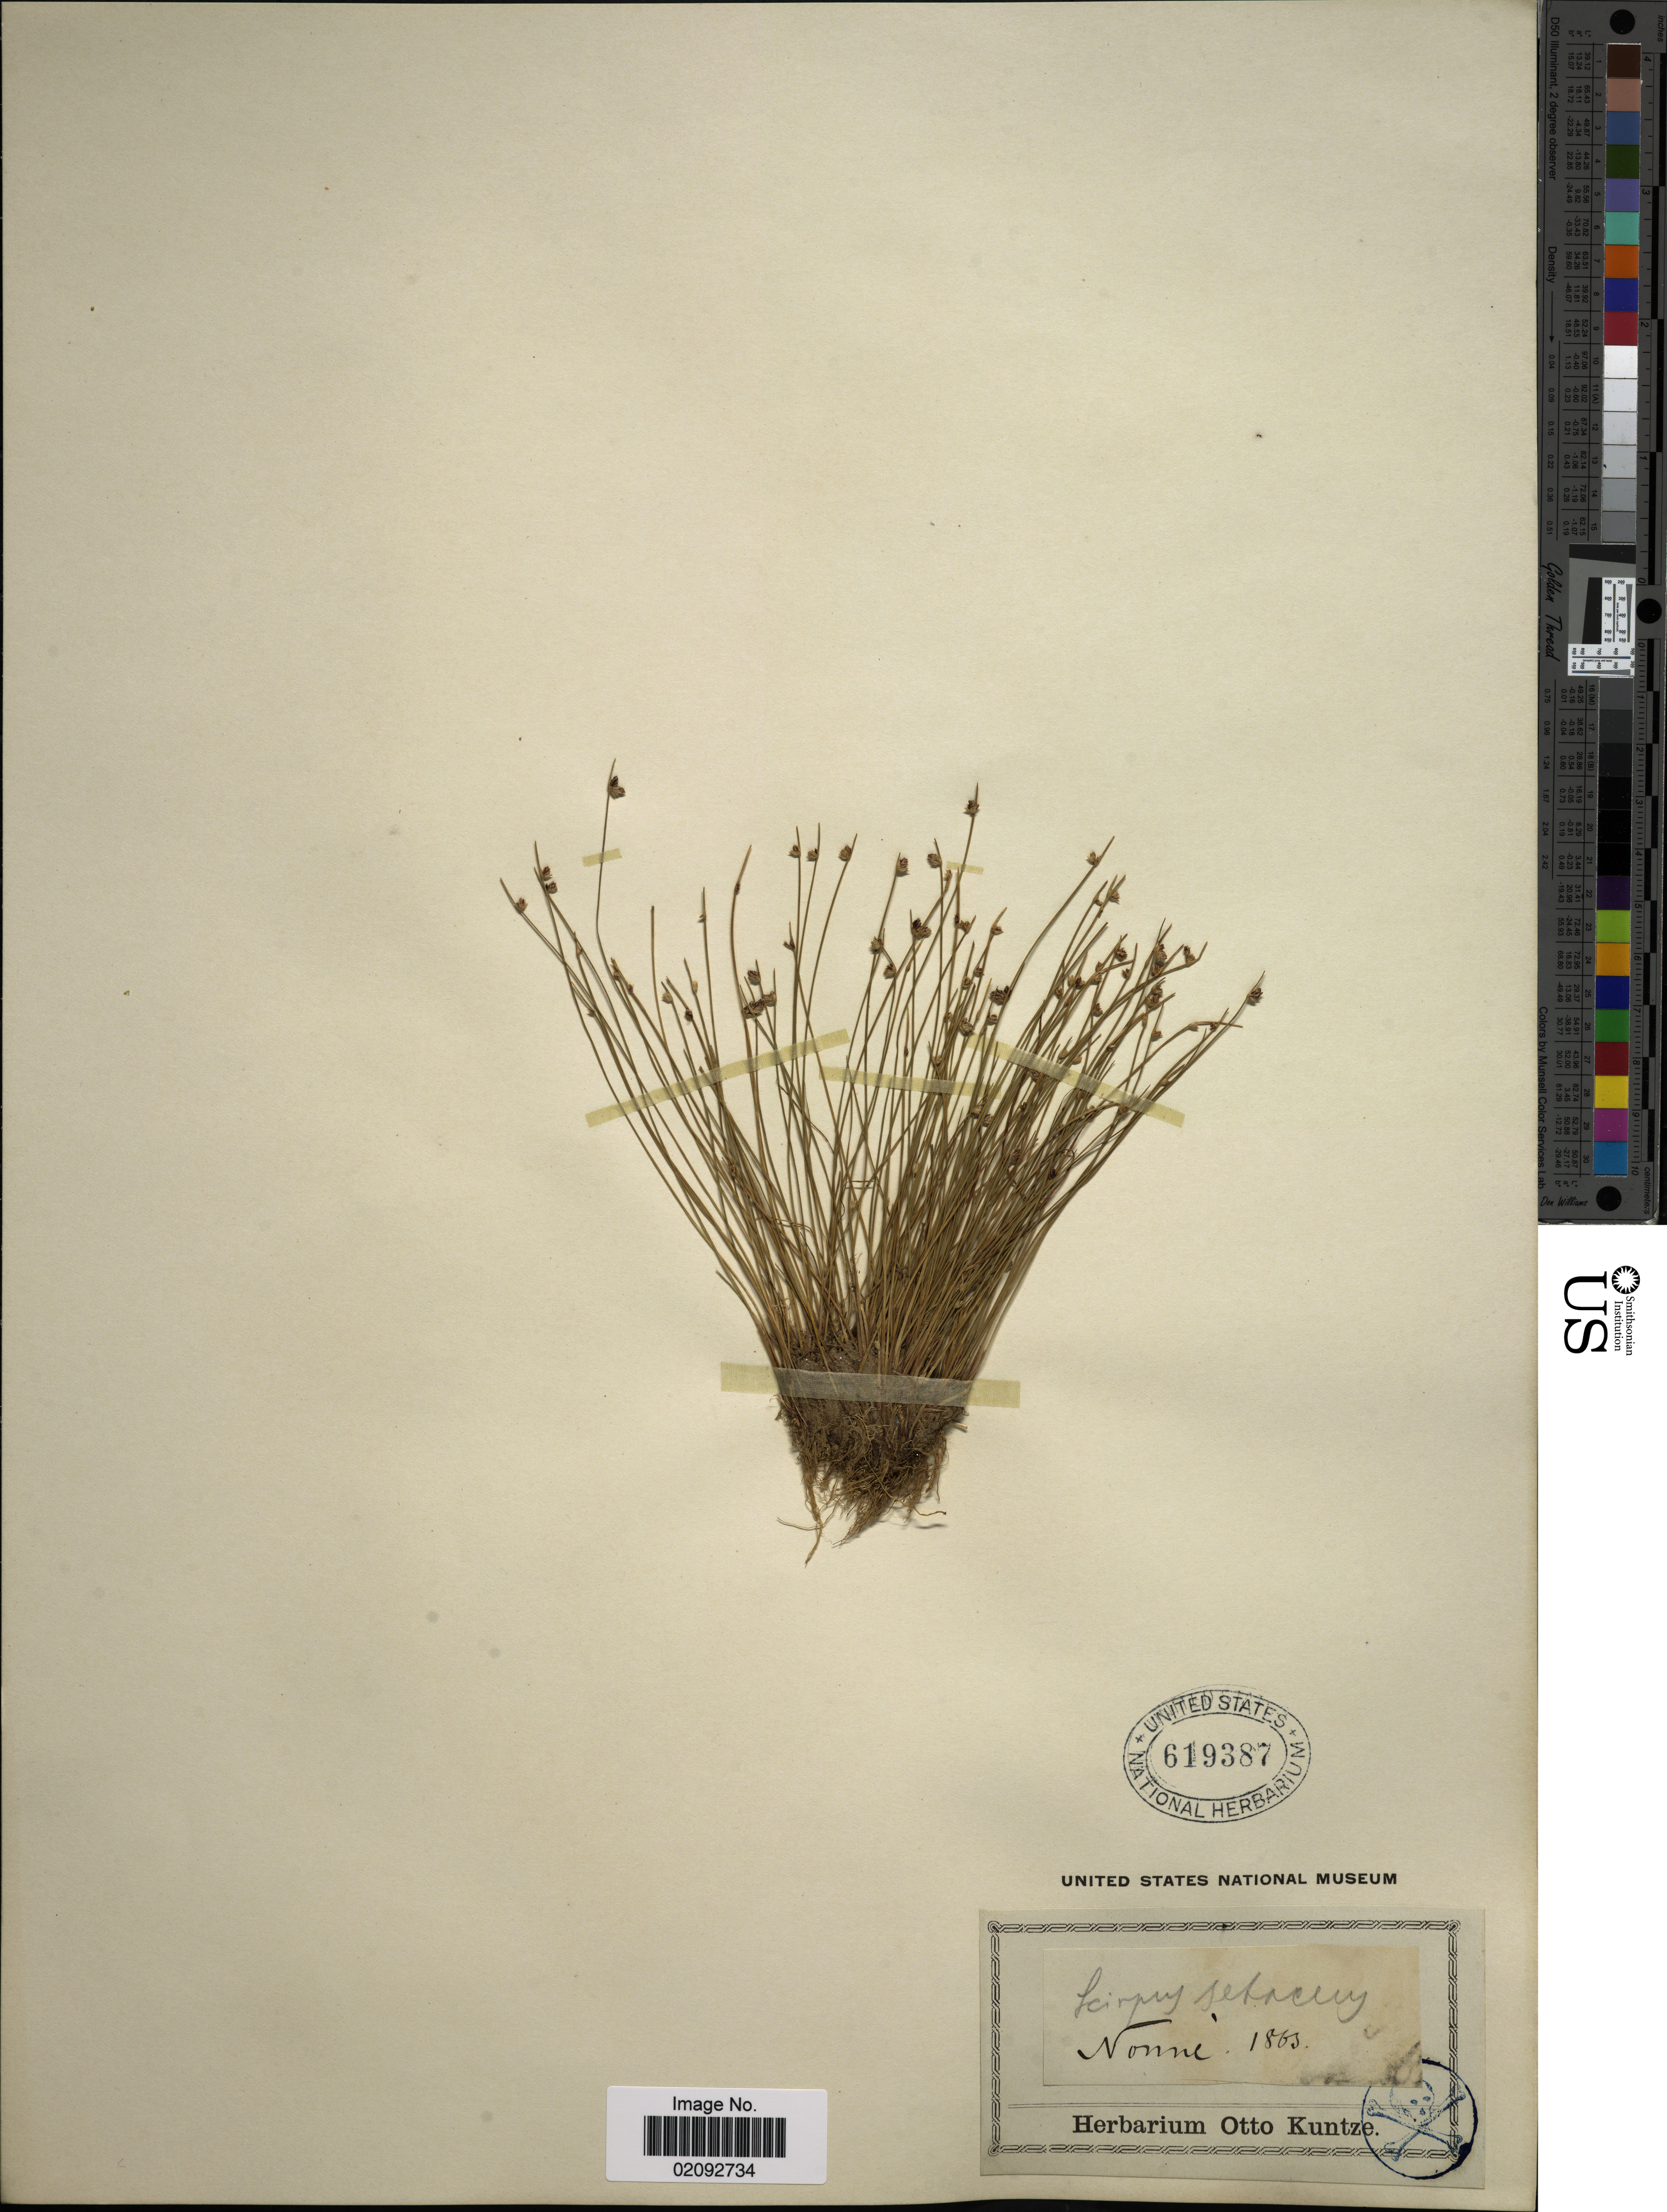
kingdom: Plantae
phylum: Tracheophyta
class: Liliopsida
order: Poales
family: Cyperaceae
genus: Isolepis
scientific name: Isolepis setacea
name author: (L.) R. Br.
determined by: Strong, Mark T., (BOT), Smithsonian Institution - National Museum of Natural History (UNITED STATES)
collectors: ex herb. Otto Kuntze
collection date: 1863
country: France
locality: Nonne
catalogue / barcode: US 619387